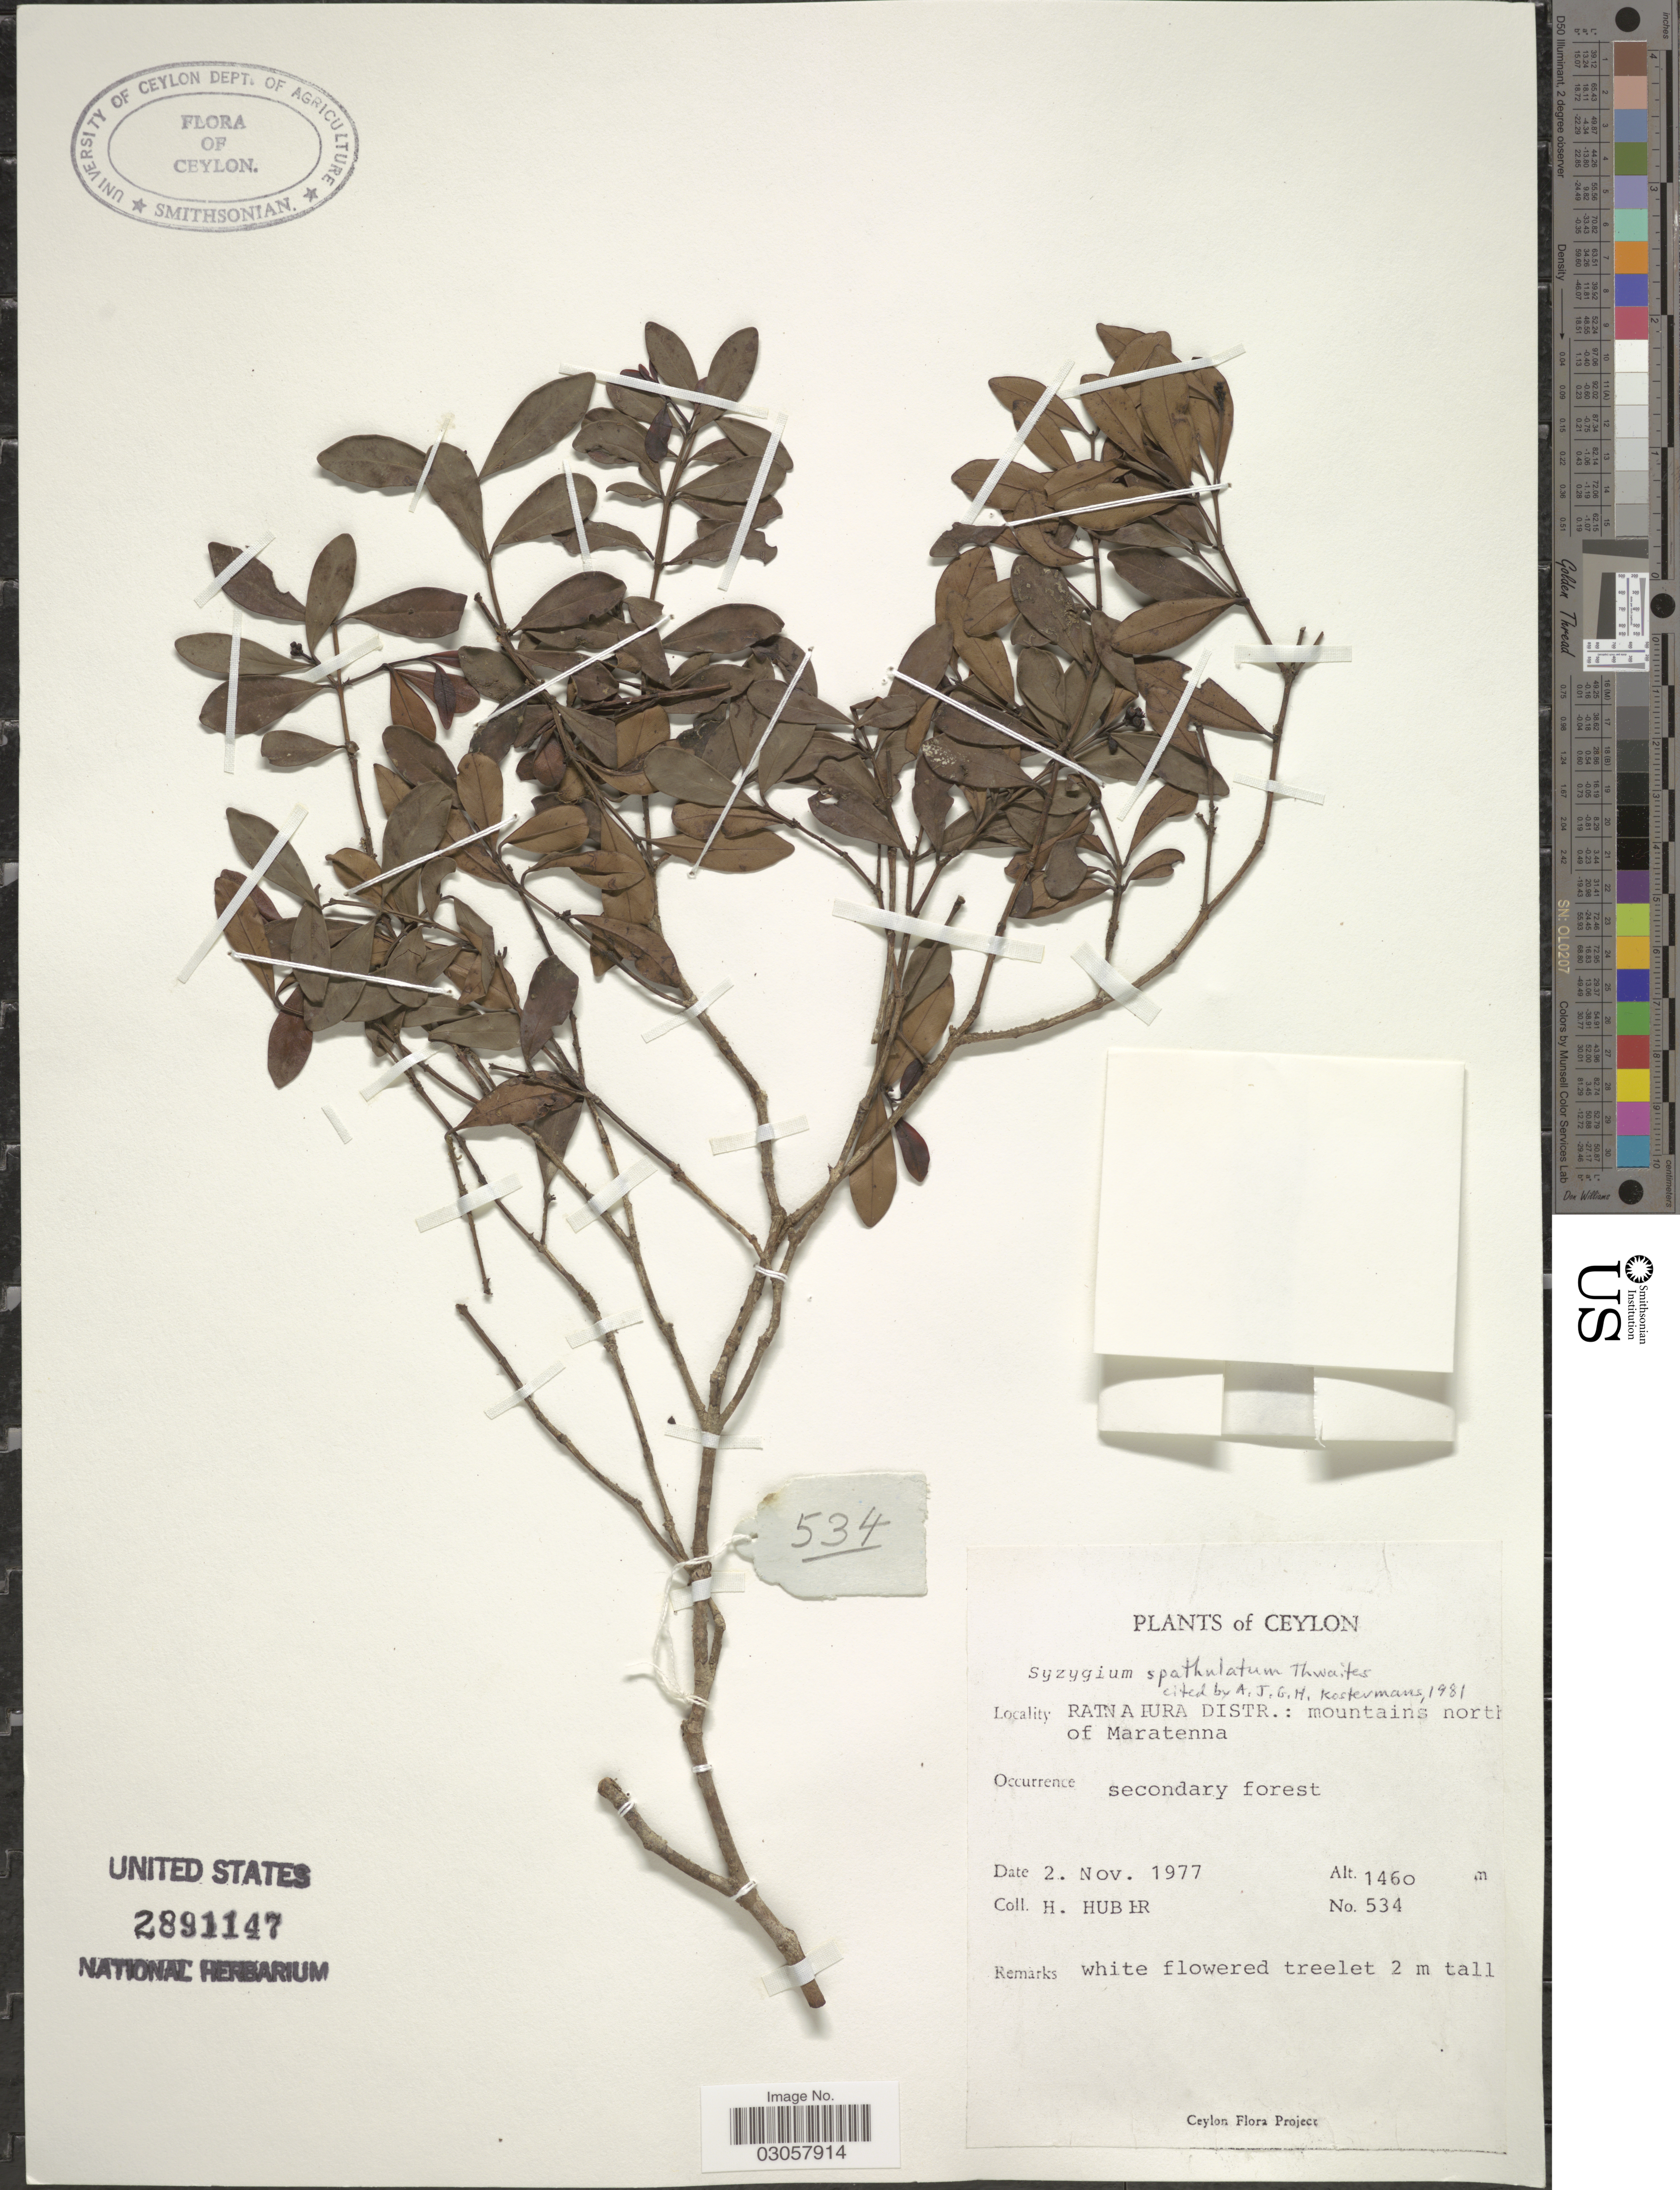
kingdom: Plantae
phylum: Tracheophyta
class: Magnoliopsida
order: Myrtales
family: Myrtaceae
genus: Syzygium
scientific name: Syzygium spathulatum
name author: Thwaites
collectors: H. Huber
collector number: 534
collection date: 1977-11-02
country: Sri Lanka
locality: Ceylon. Ratnapura Distr.: mountains north of Maratenna.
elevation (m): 1460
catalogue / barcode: US 2891147